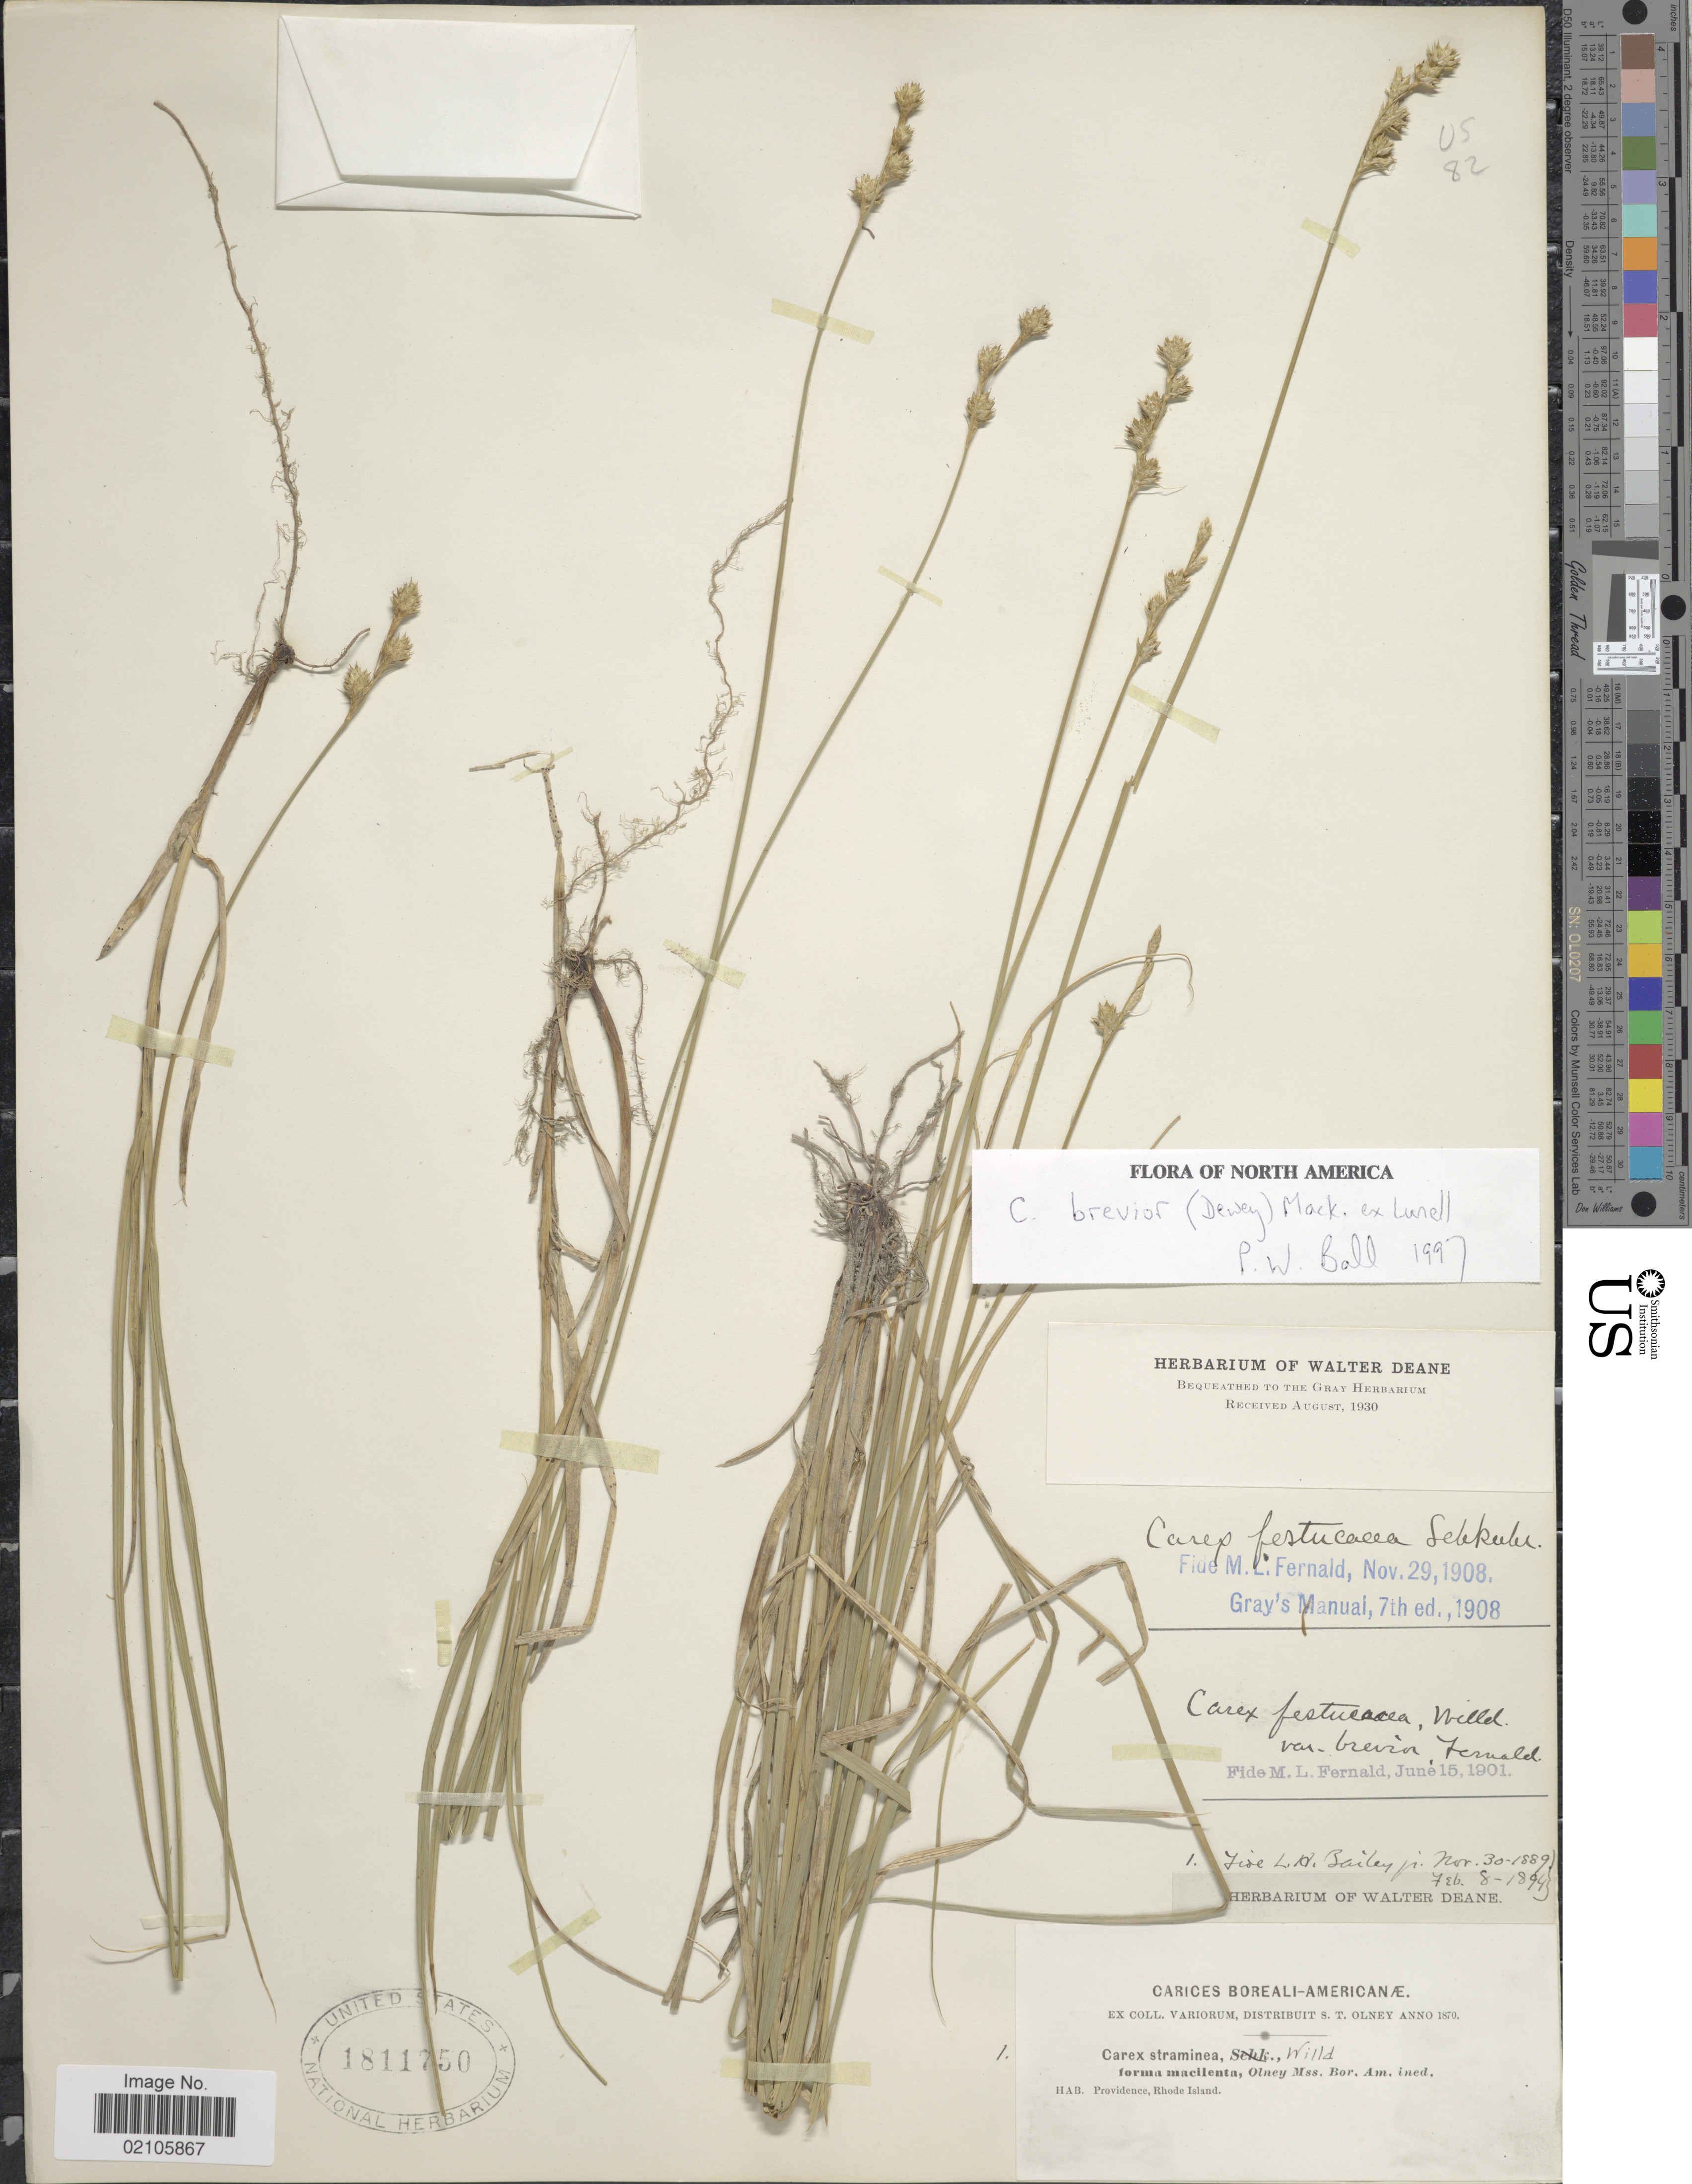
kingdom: Plantae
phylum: Tracheophyta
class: Liliopsida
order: Poales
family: Cyperaceae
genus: Carex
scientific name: Carex brevior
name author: (Dewey) Mack. ex Lunell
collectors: S. Olney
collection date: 1870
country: United States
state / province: Rhode Island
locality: Providence. Boreali-Americanae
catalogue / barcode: US 1811750